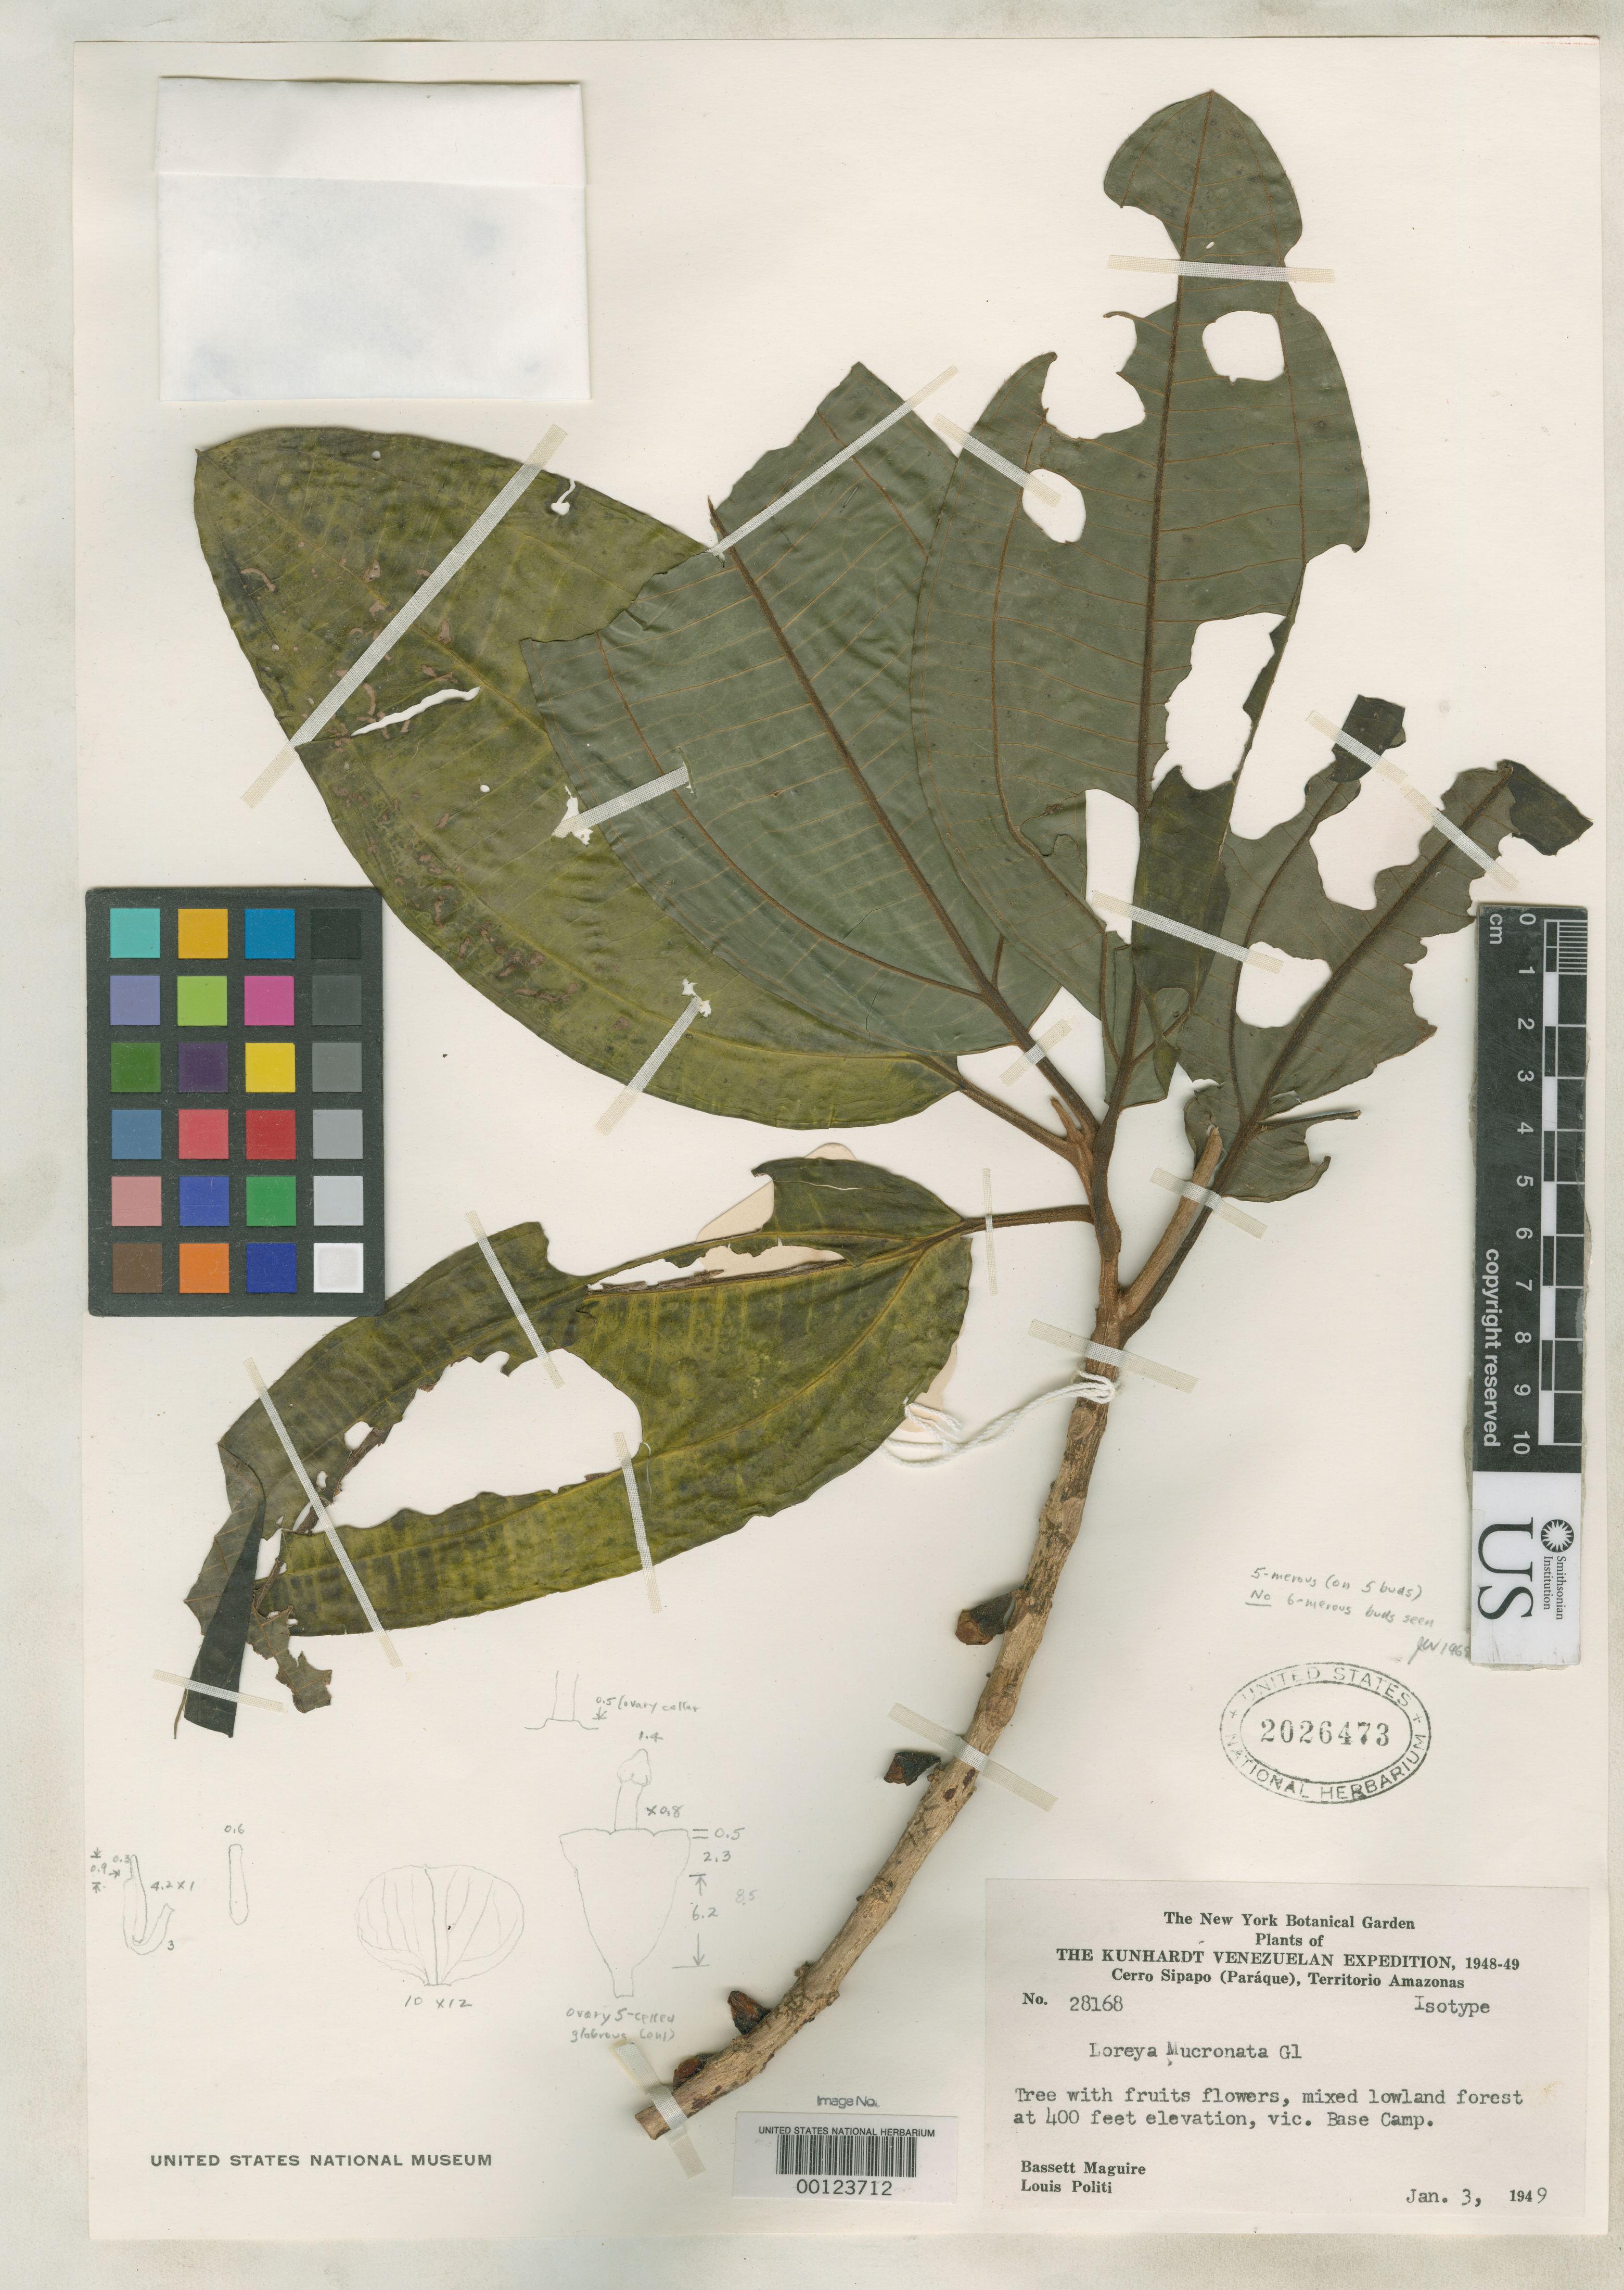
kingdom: Plantae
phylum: Tracheophyta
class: Magnoliopsida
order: Myrtales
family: Melastomataceae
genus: Loreya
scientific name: Loreya mucronata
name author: Gleason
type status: Isotype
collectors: B. Maguire & L. Politi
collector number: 28168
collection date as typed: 03 Jan 1949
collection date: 1949-01-03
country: Venezuela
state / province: Amazonas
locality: Cerro Sipapo, paraque; alt.400 ft.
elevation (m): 122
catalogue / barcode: US 2026473